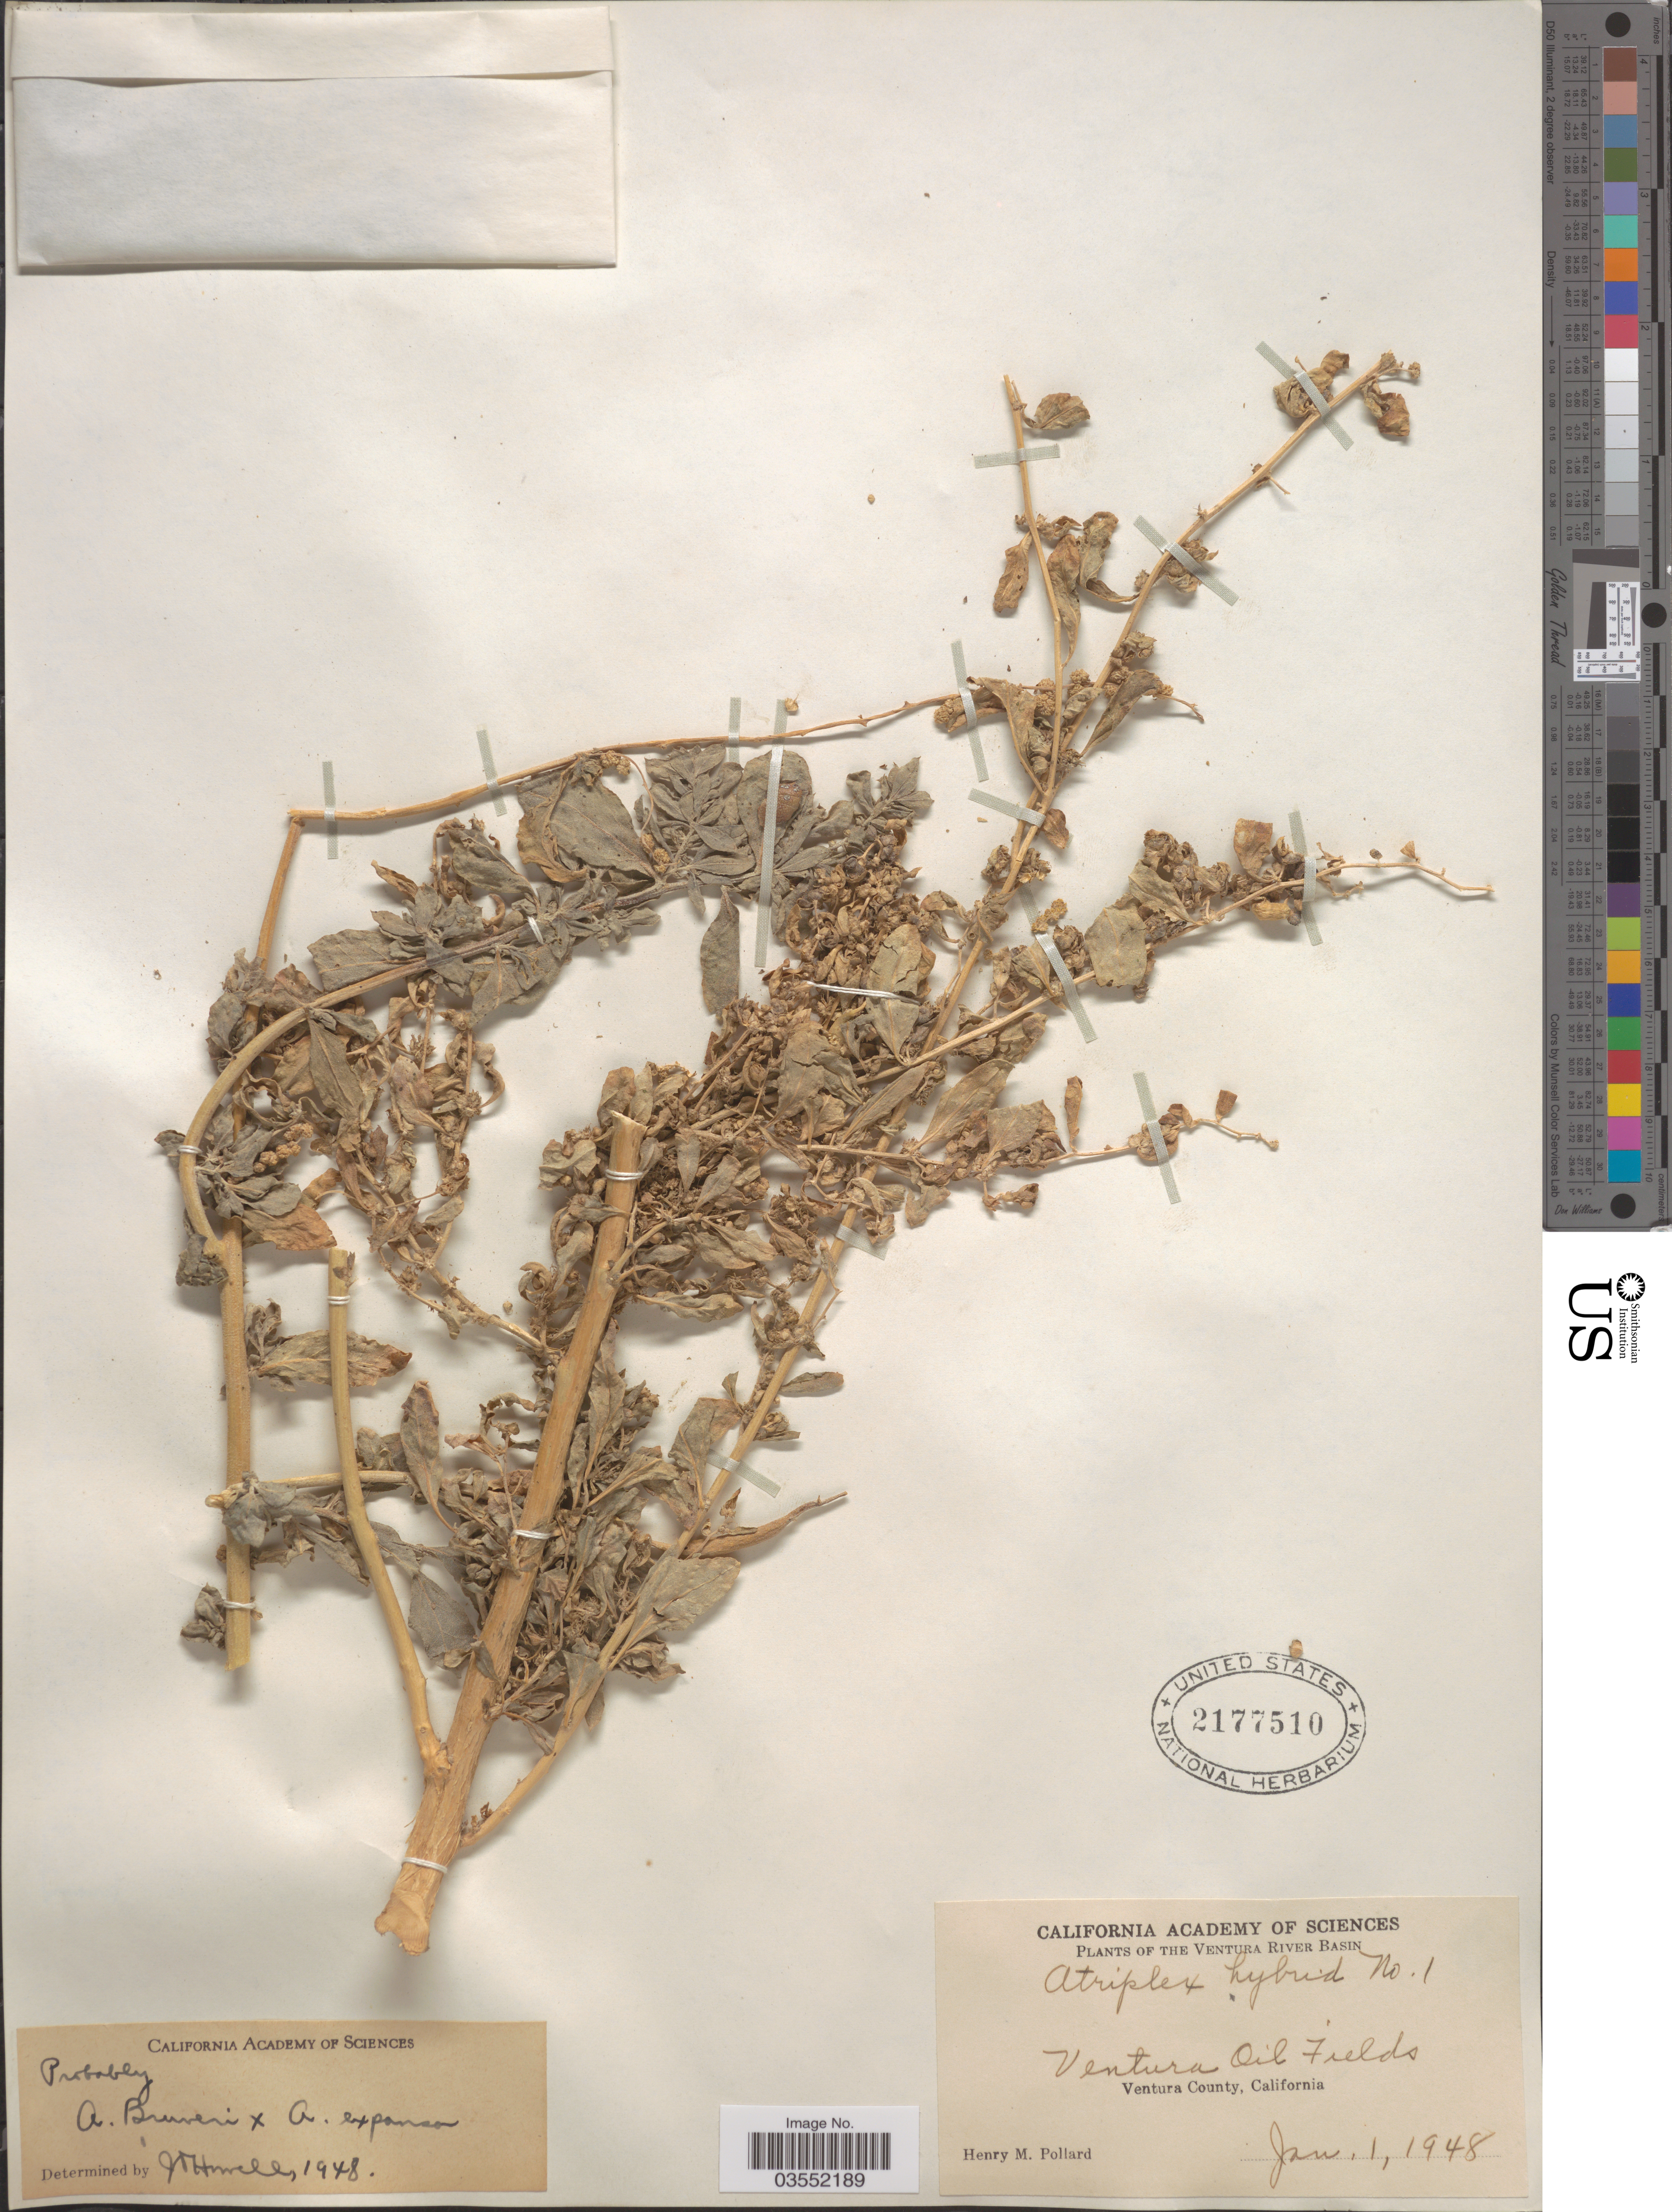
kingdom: Plantae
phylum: Tracheophyta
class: Magnoliopsida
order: Caryophyllales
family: Amaranthaceae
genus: Atriplex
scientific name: Atriplex lentiformis var. breweri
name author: (S. Watson) McMinn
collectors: H. M. Pollard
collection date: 1948-01-01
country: United States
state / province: California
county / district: Ventura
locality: The Ventura River Basin. Ventura Oil Fields. Ventura County.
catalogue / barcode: US 2177510